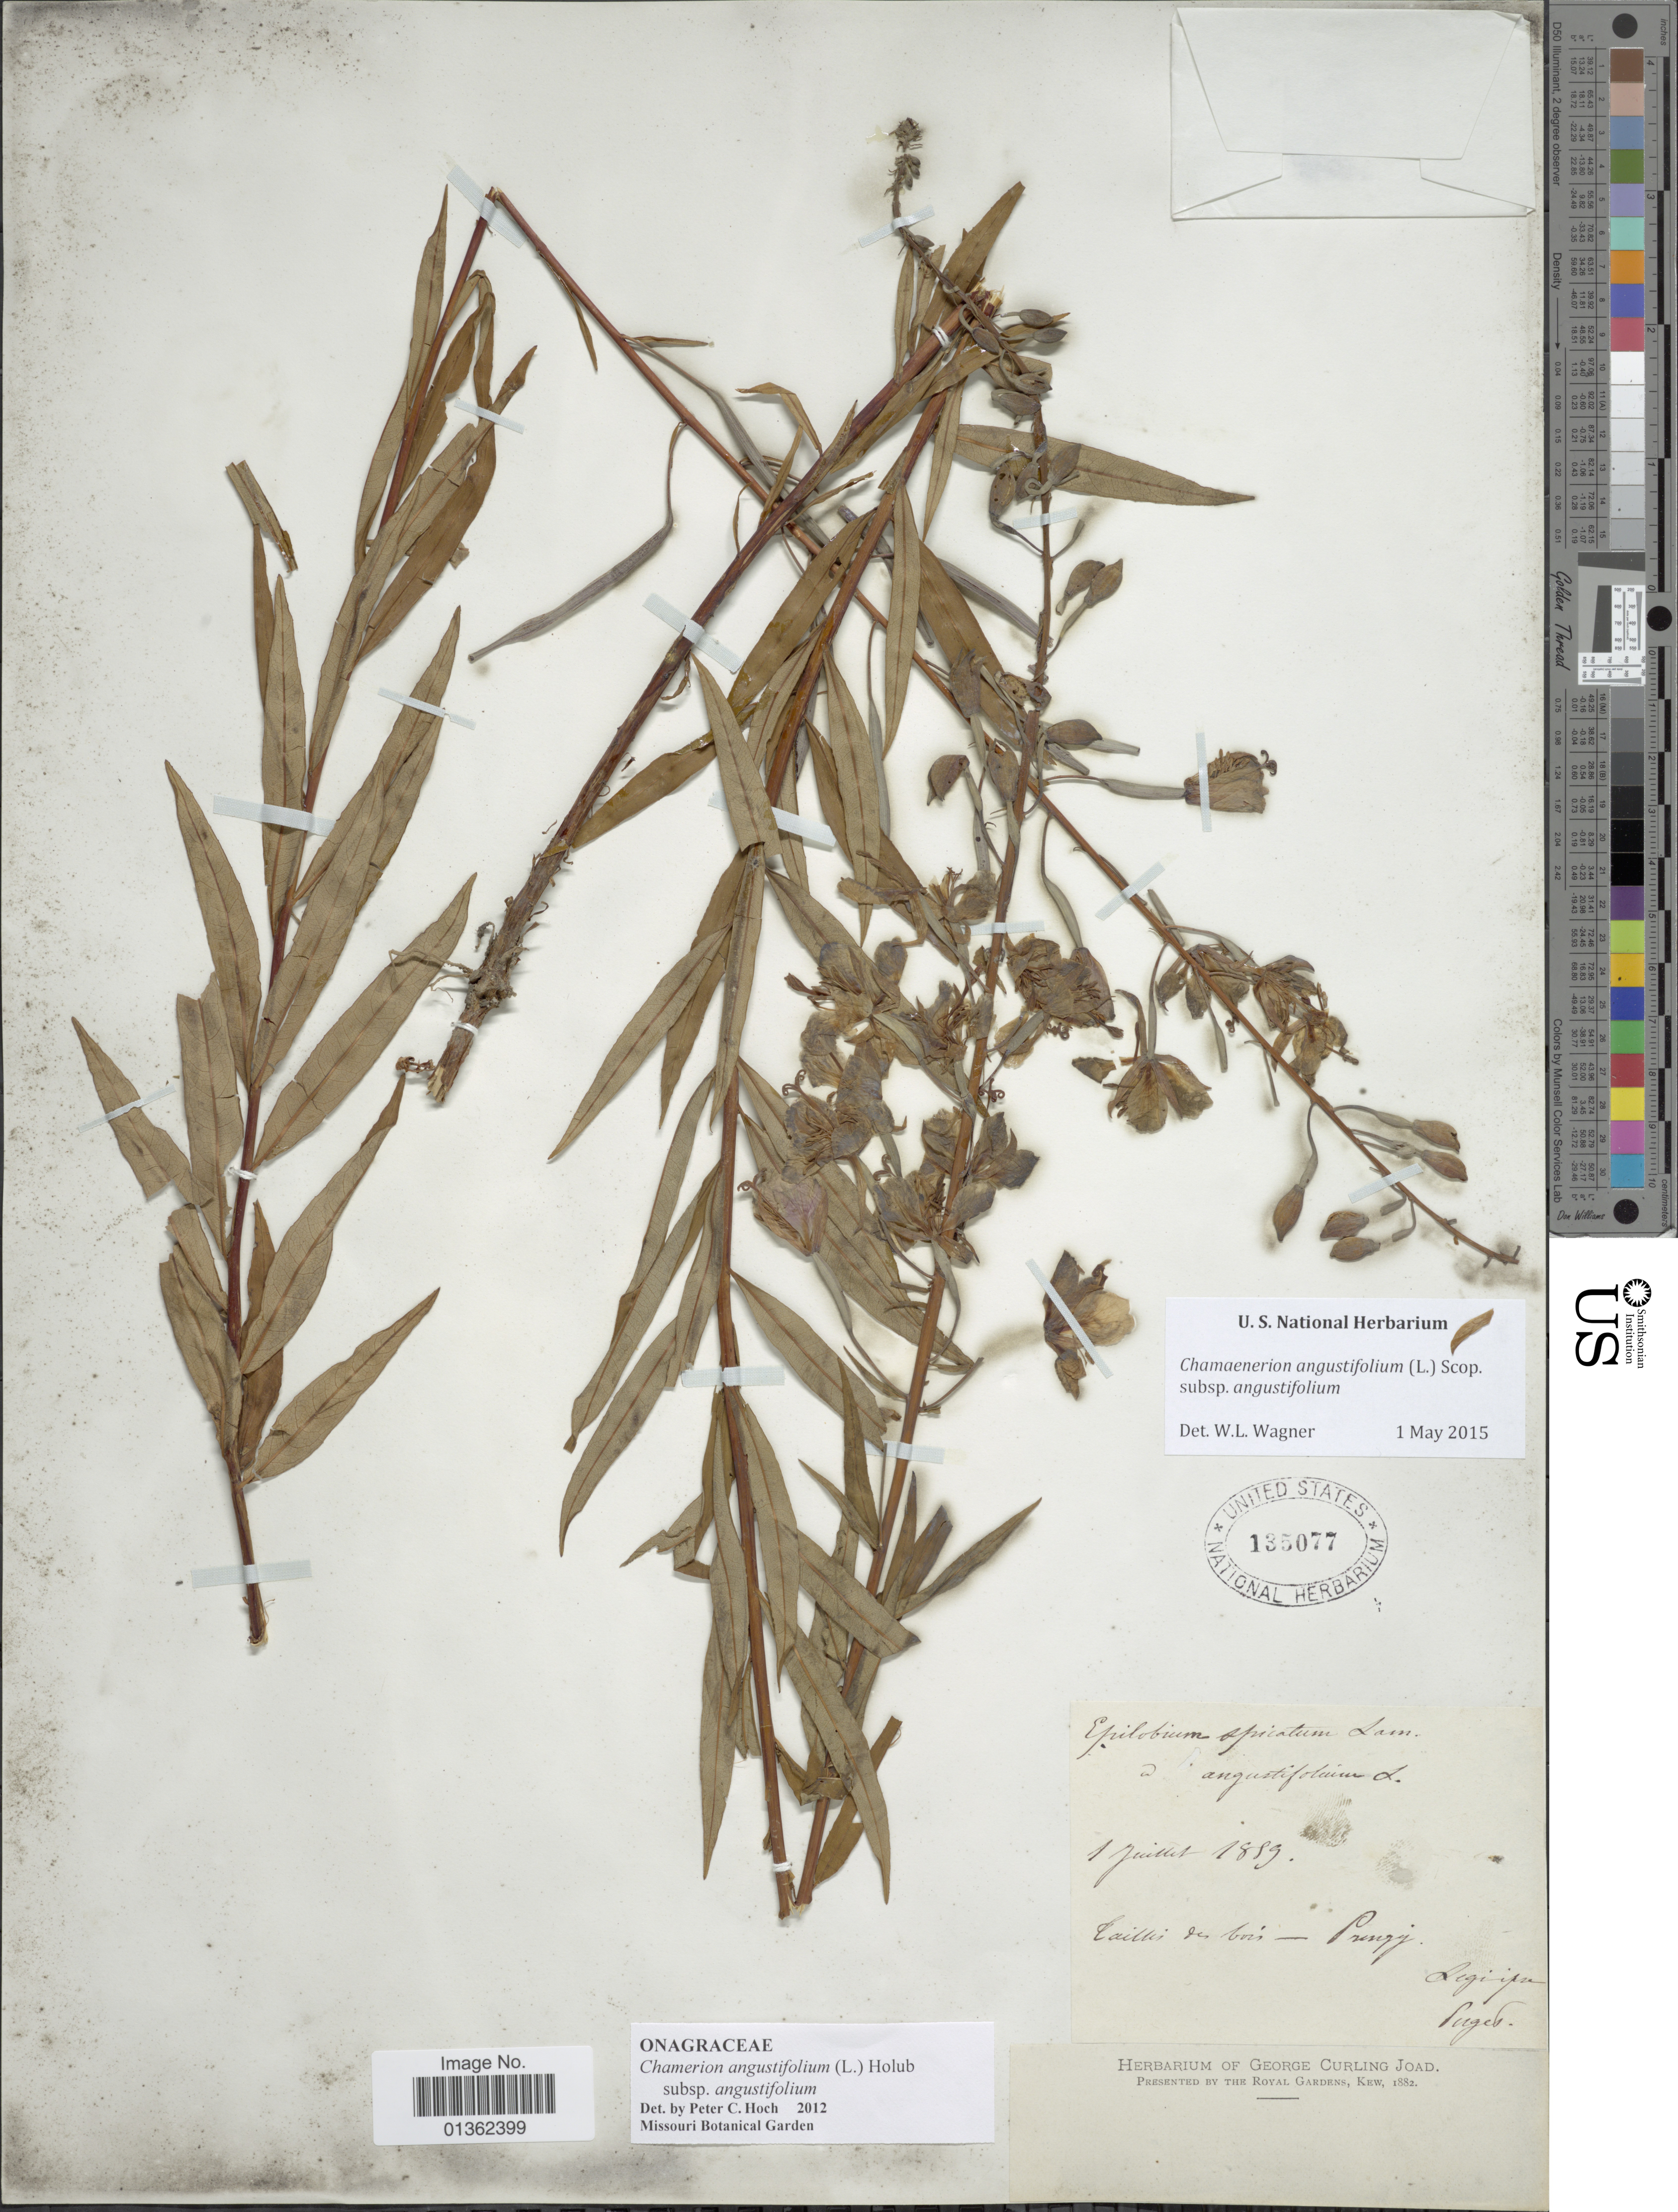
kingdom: Plantae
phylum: Tracheophyta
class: Magnoliopsida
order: Myrtales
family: Onagraceae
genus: Chamaenerion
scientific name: Chamaenerion angustifolium subsp. angustifolium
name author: (L.) Scop.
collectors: ex herb. George Curling Joad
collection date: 1889-07-01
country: France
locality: Caillis des bois - Pringy.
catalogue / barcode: US 135077